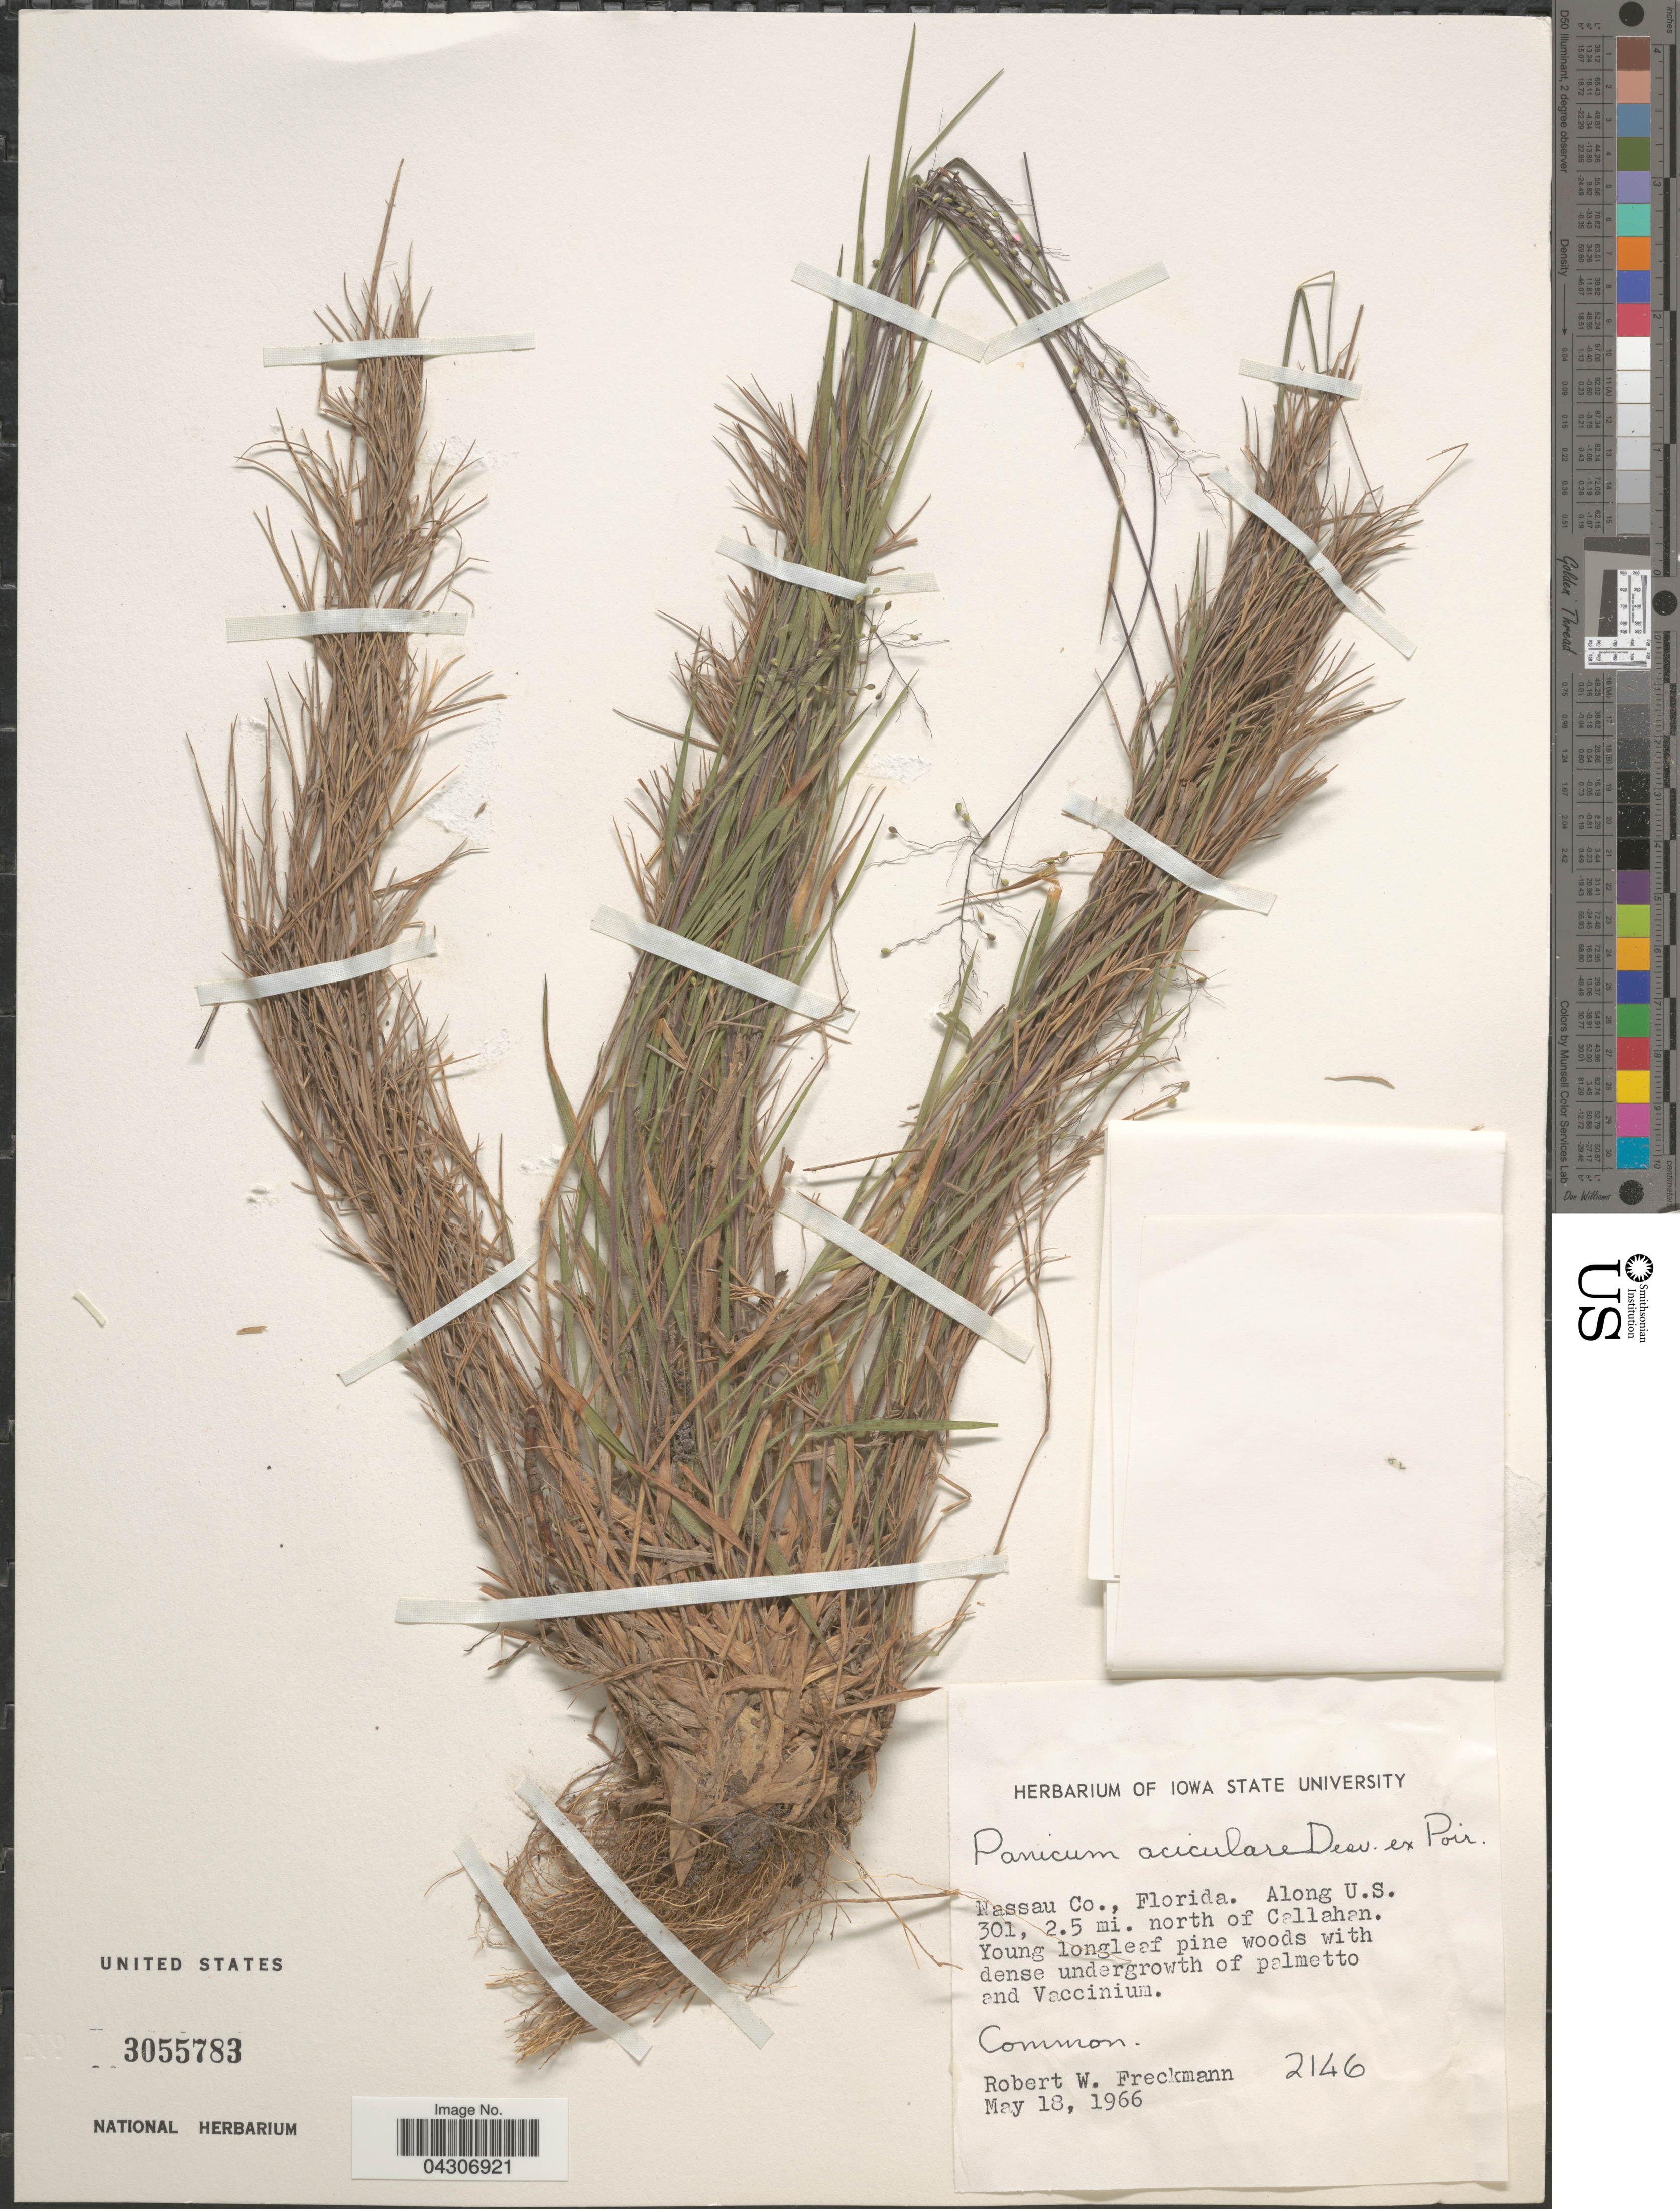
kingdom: Plantae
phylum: Tracheophyta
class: Liliopsida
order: Poales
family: Poaceae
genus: Dichanthelium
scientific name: Dichanthelium aciculare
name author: (Desv. ex Poir.) Gould & C.A. Clark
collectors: R. Freckmann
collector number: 2146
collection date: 1966-05-18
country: United States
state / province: Florida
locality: Nassau Co. Along U.S. 301, 2.5 mi. north of Callahan.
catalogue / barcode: US 3055783